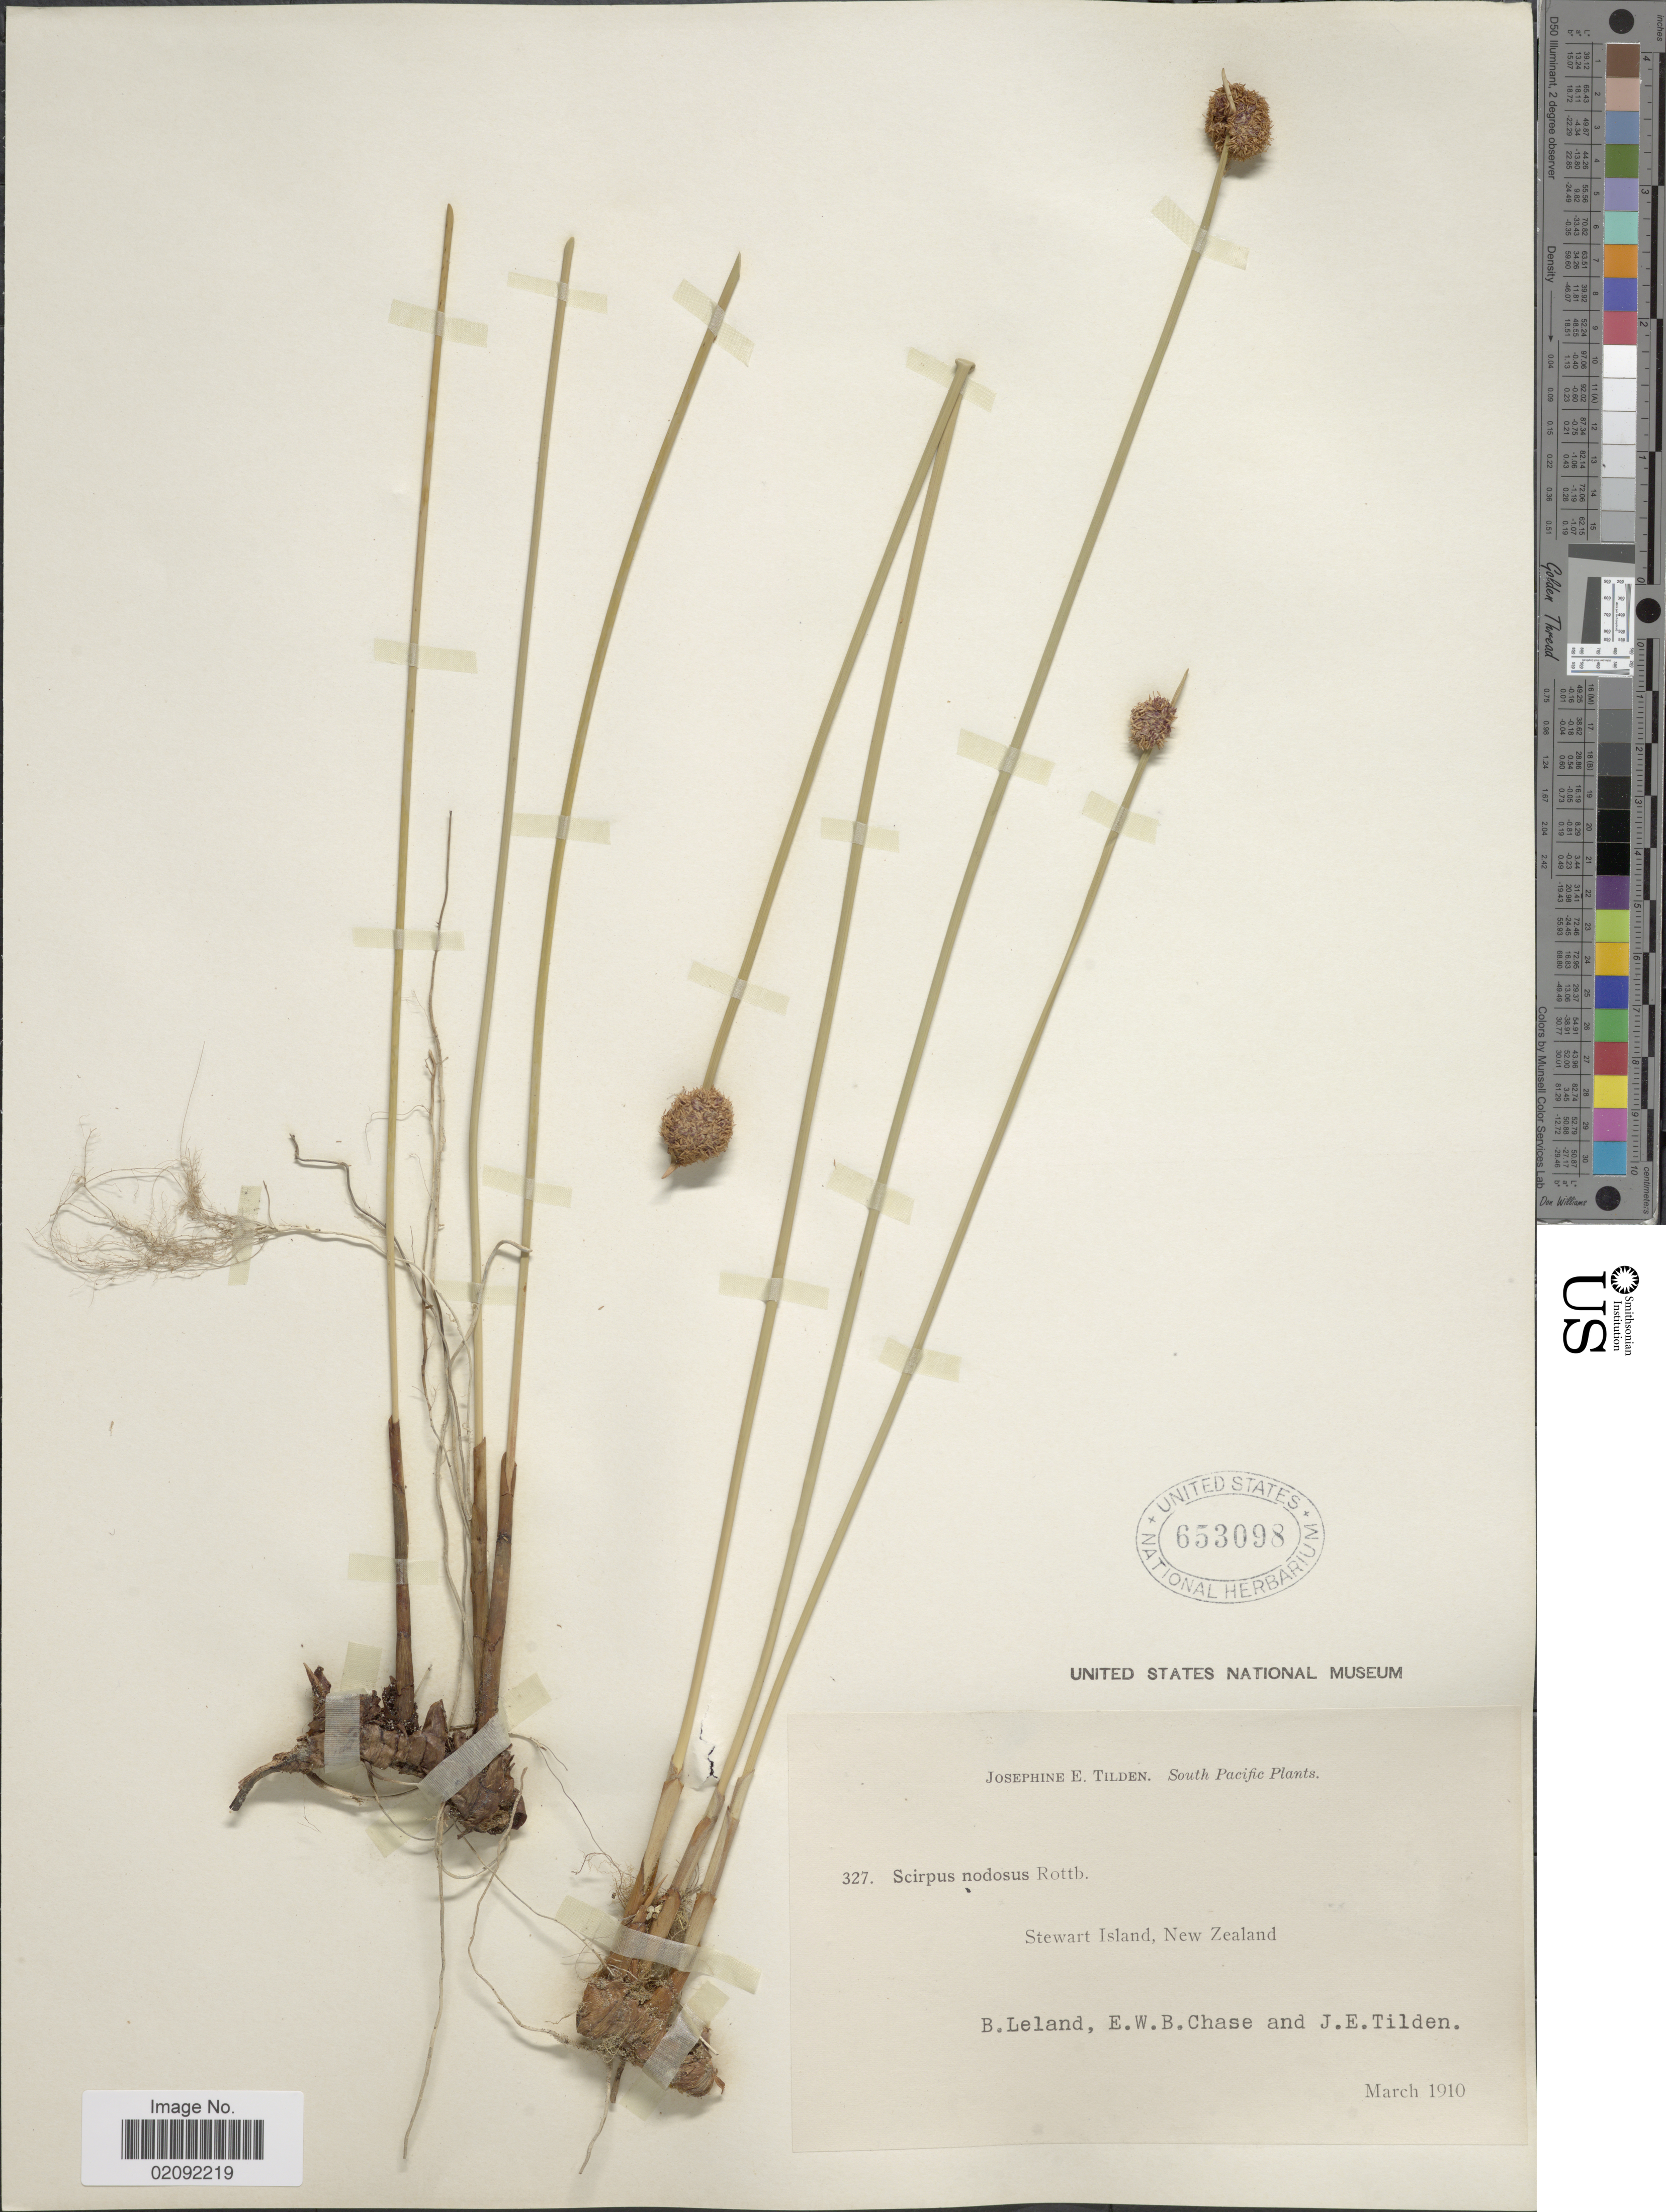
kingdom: Plantae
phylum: Tracheophyta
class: Liliopsida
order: Poales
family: Cyperaceae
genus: Ficinia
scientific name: Ficinia nodosa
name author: (Rottb.) Goetgh. et al.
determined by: Strong, Mark T., (BOT), Smithsonian Institution - National Museum of Natural History (UNITED STATES)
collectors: B. Leland, E. W. Chase & J. E. Tilden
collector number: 327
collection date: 1910-03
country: New Zealand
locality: South Pacific, Stewart Island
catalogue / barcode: US 653098